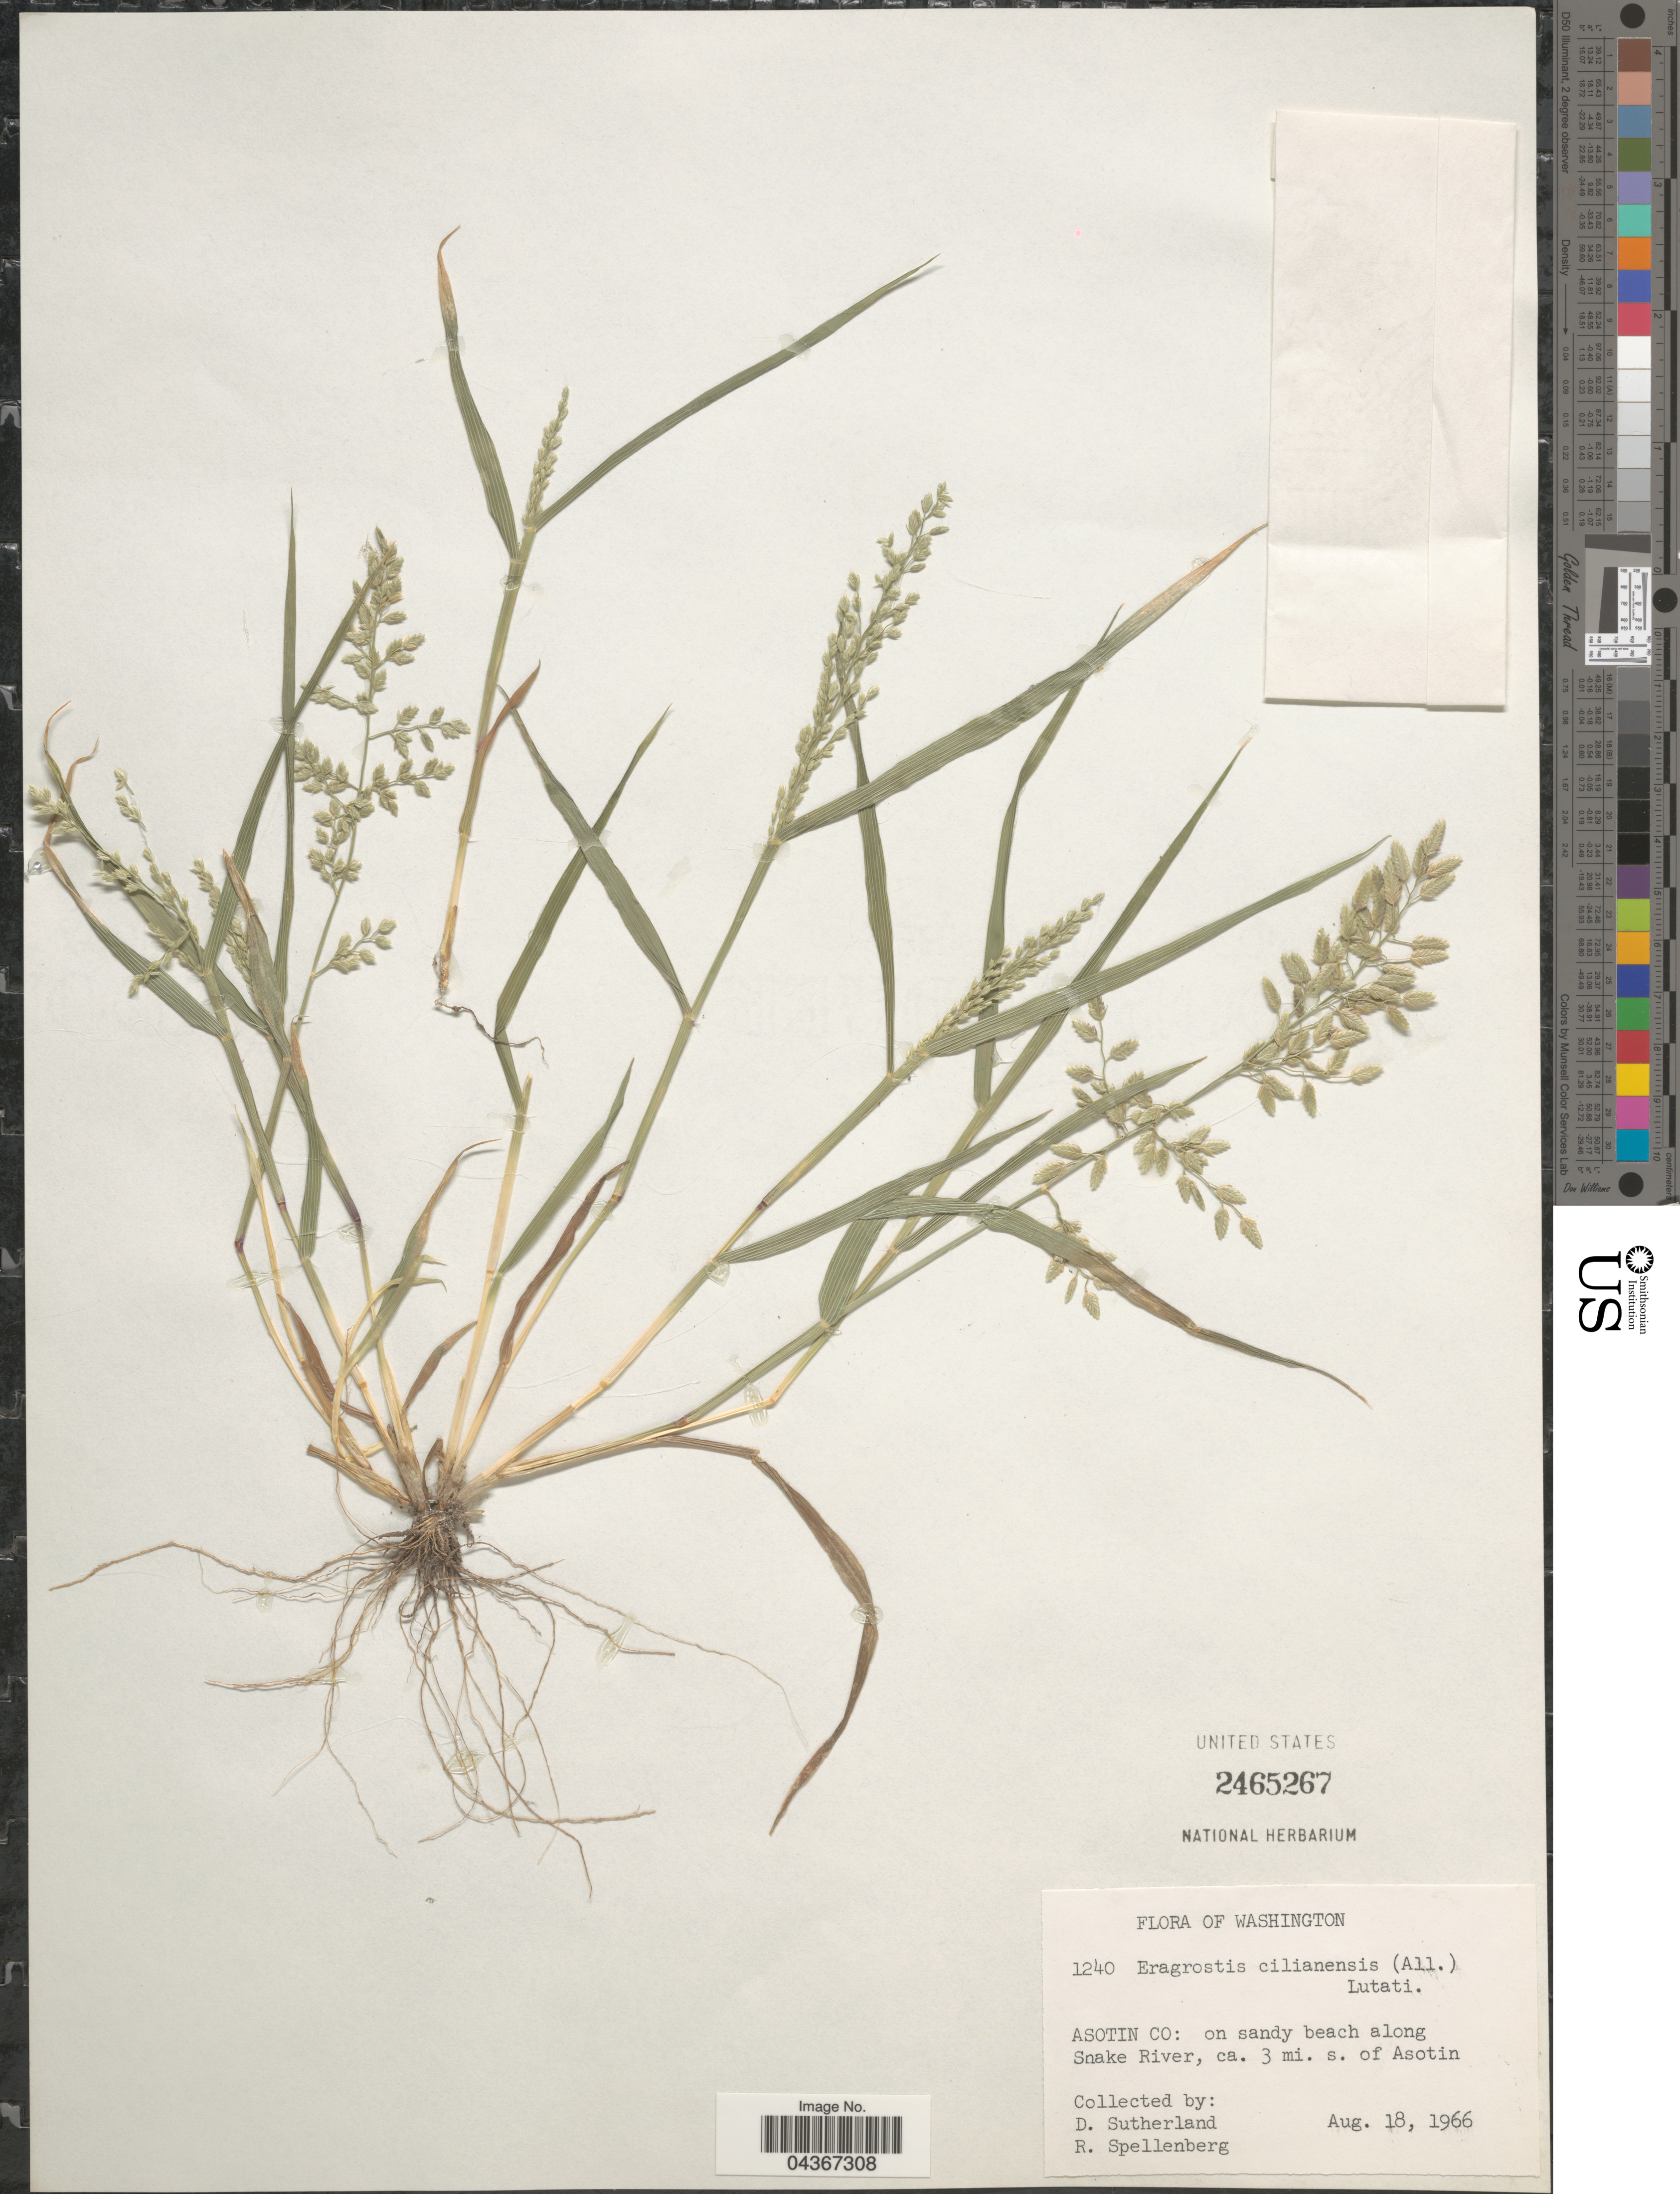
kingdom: Plantae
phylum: Tracheophyta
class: Liliopsida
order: Poales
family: Poaceae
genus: Eragrostis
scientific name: Eragrostis cilianensis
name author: (Bellardi) Vignolo ex Janch.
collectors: D. Sutherland & R. Spellenberg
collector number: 1240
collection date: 1966-08-18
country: United States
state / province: Washington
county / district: Asotin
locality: Asotin Co: On sandy beach along Snake River, ca. 3 mi. s. of Asotin.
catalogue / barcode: US 2465267